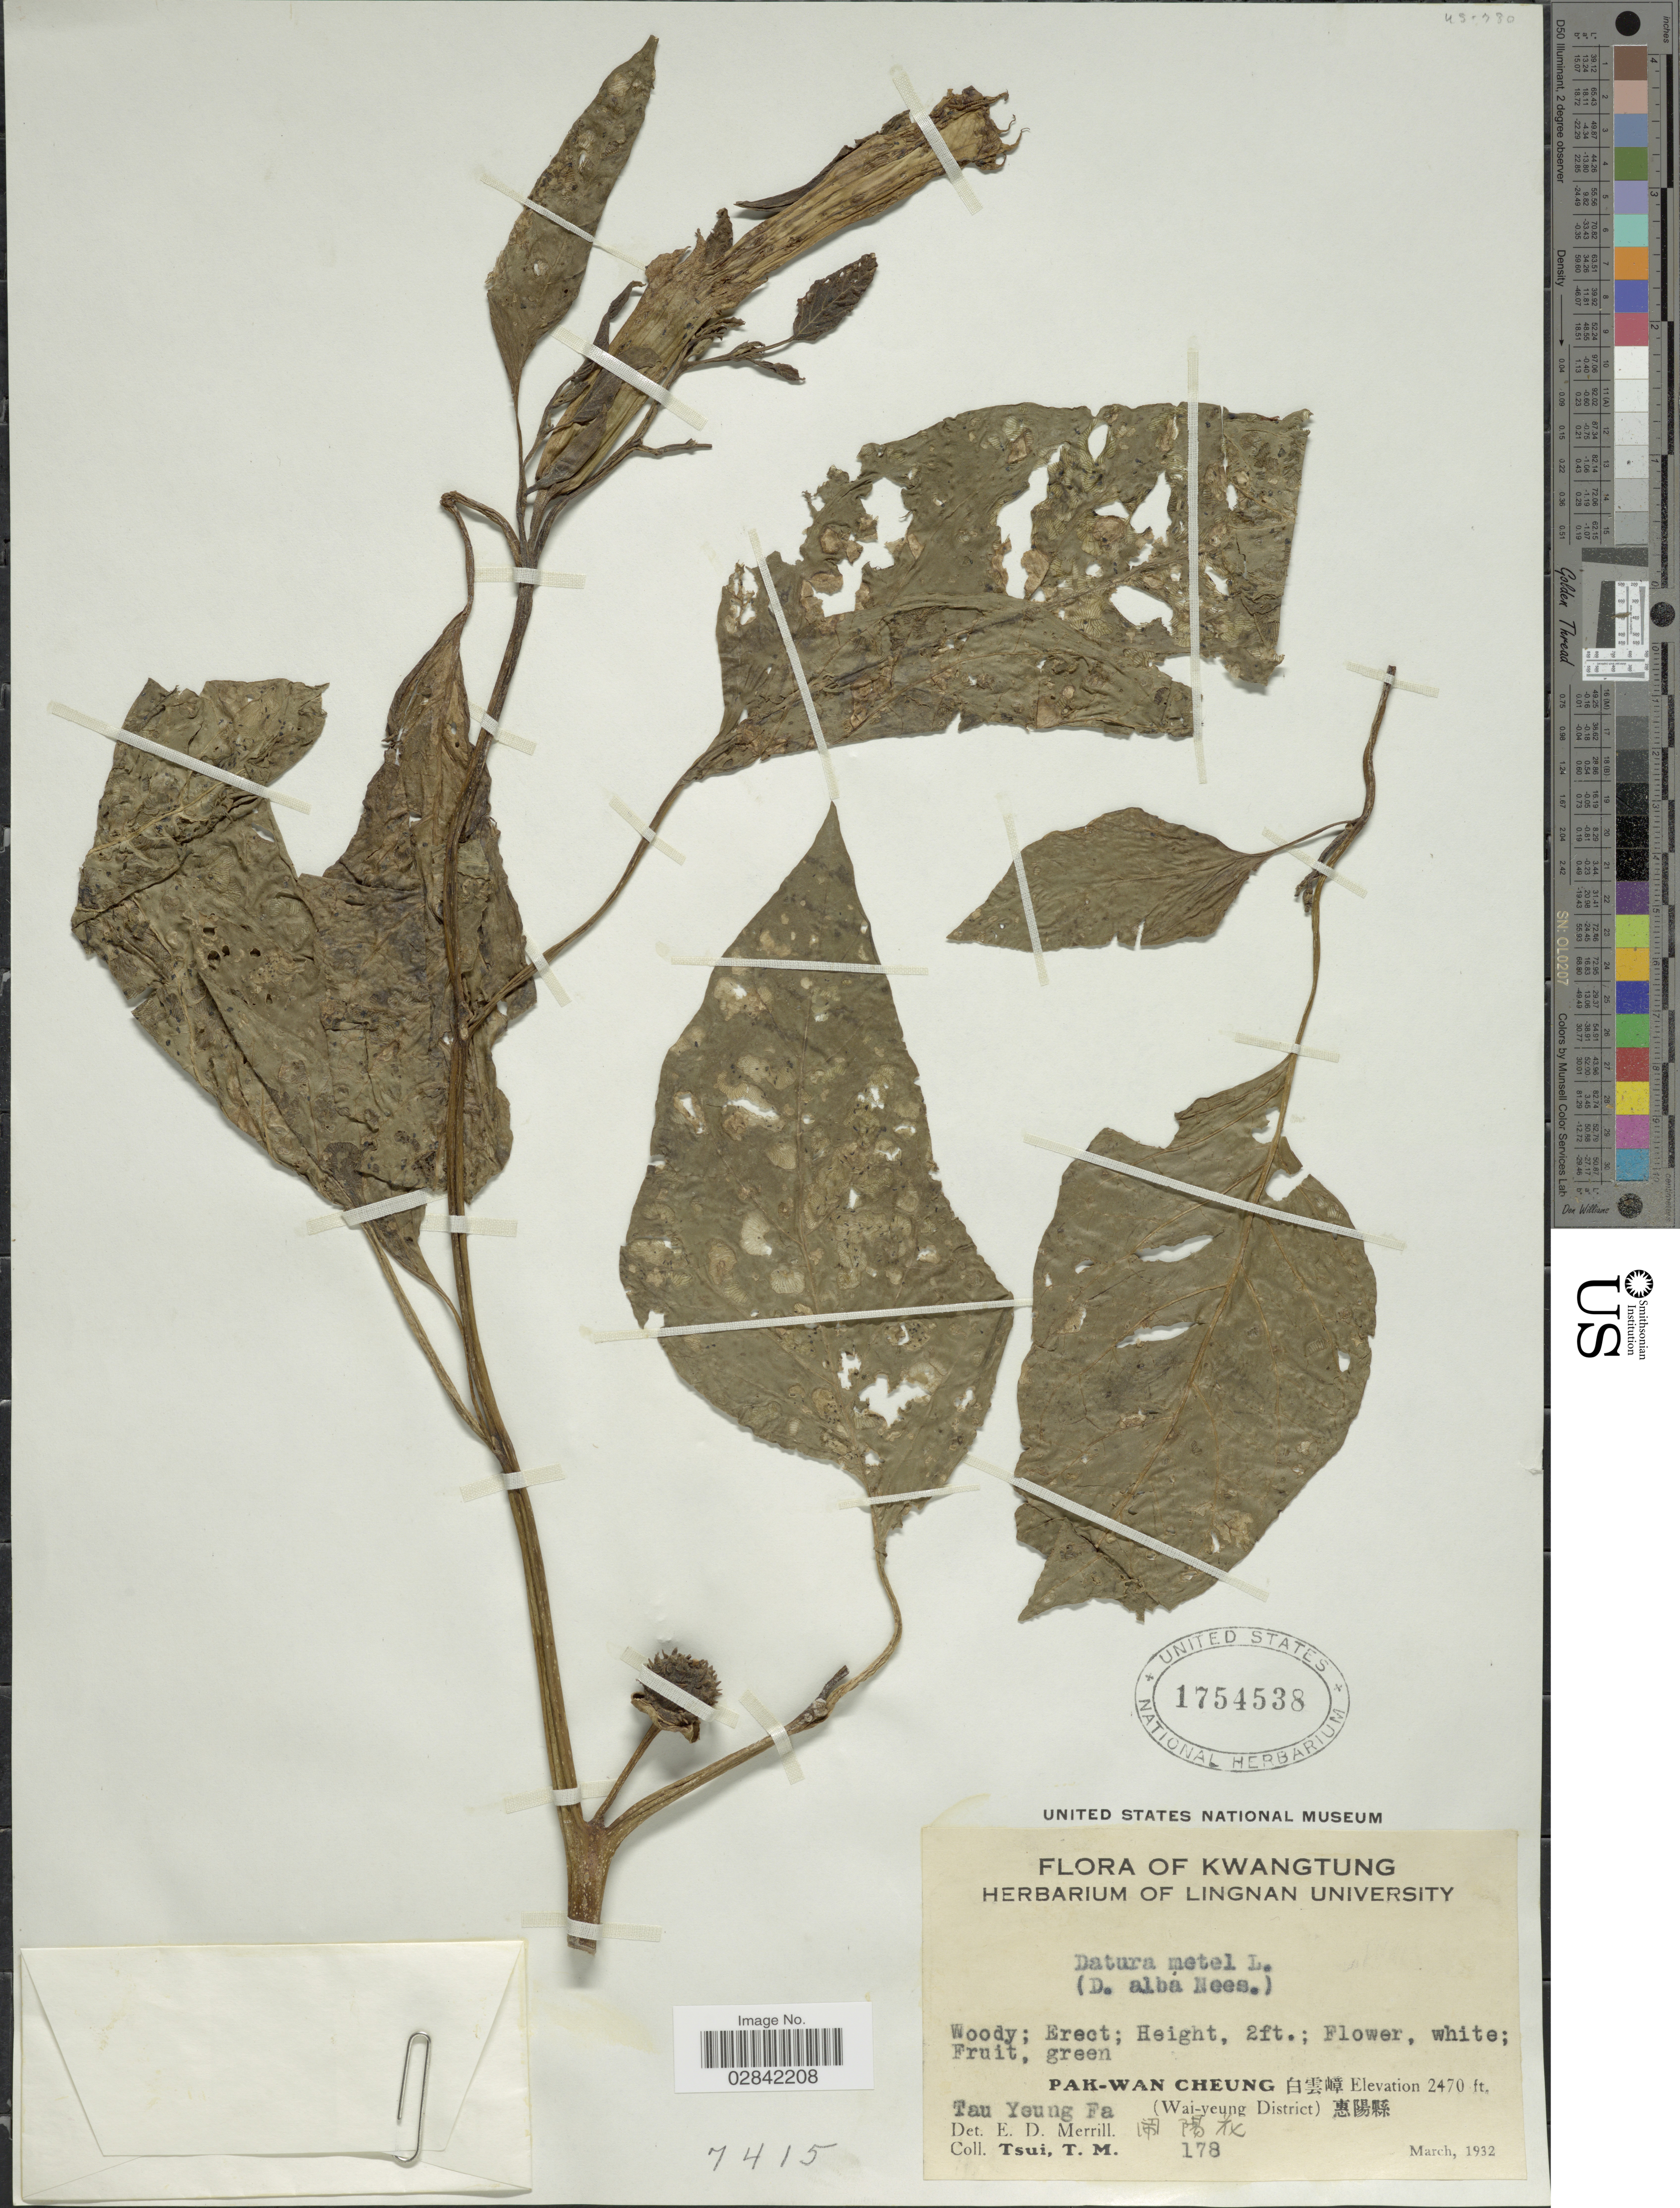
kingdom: Plantae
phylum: Tracheophyta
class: Magnoliopsida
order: Solanales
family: Solanaceae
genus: Datura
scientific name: Datura metel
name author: L.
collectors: T. Tsui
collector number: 178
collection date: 1932-03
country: China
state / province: Guangdong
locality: Kwangtung, Pak-Wan Cheung, (Wai-yeung District), Tau Yeung Fa.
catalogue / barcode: US 1754538